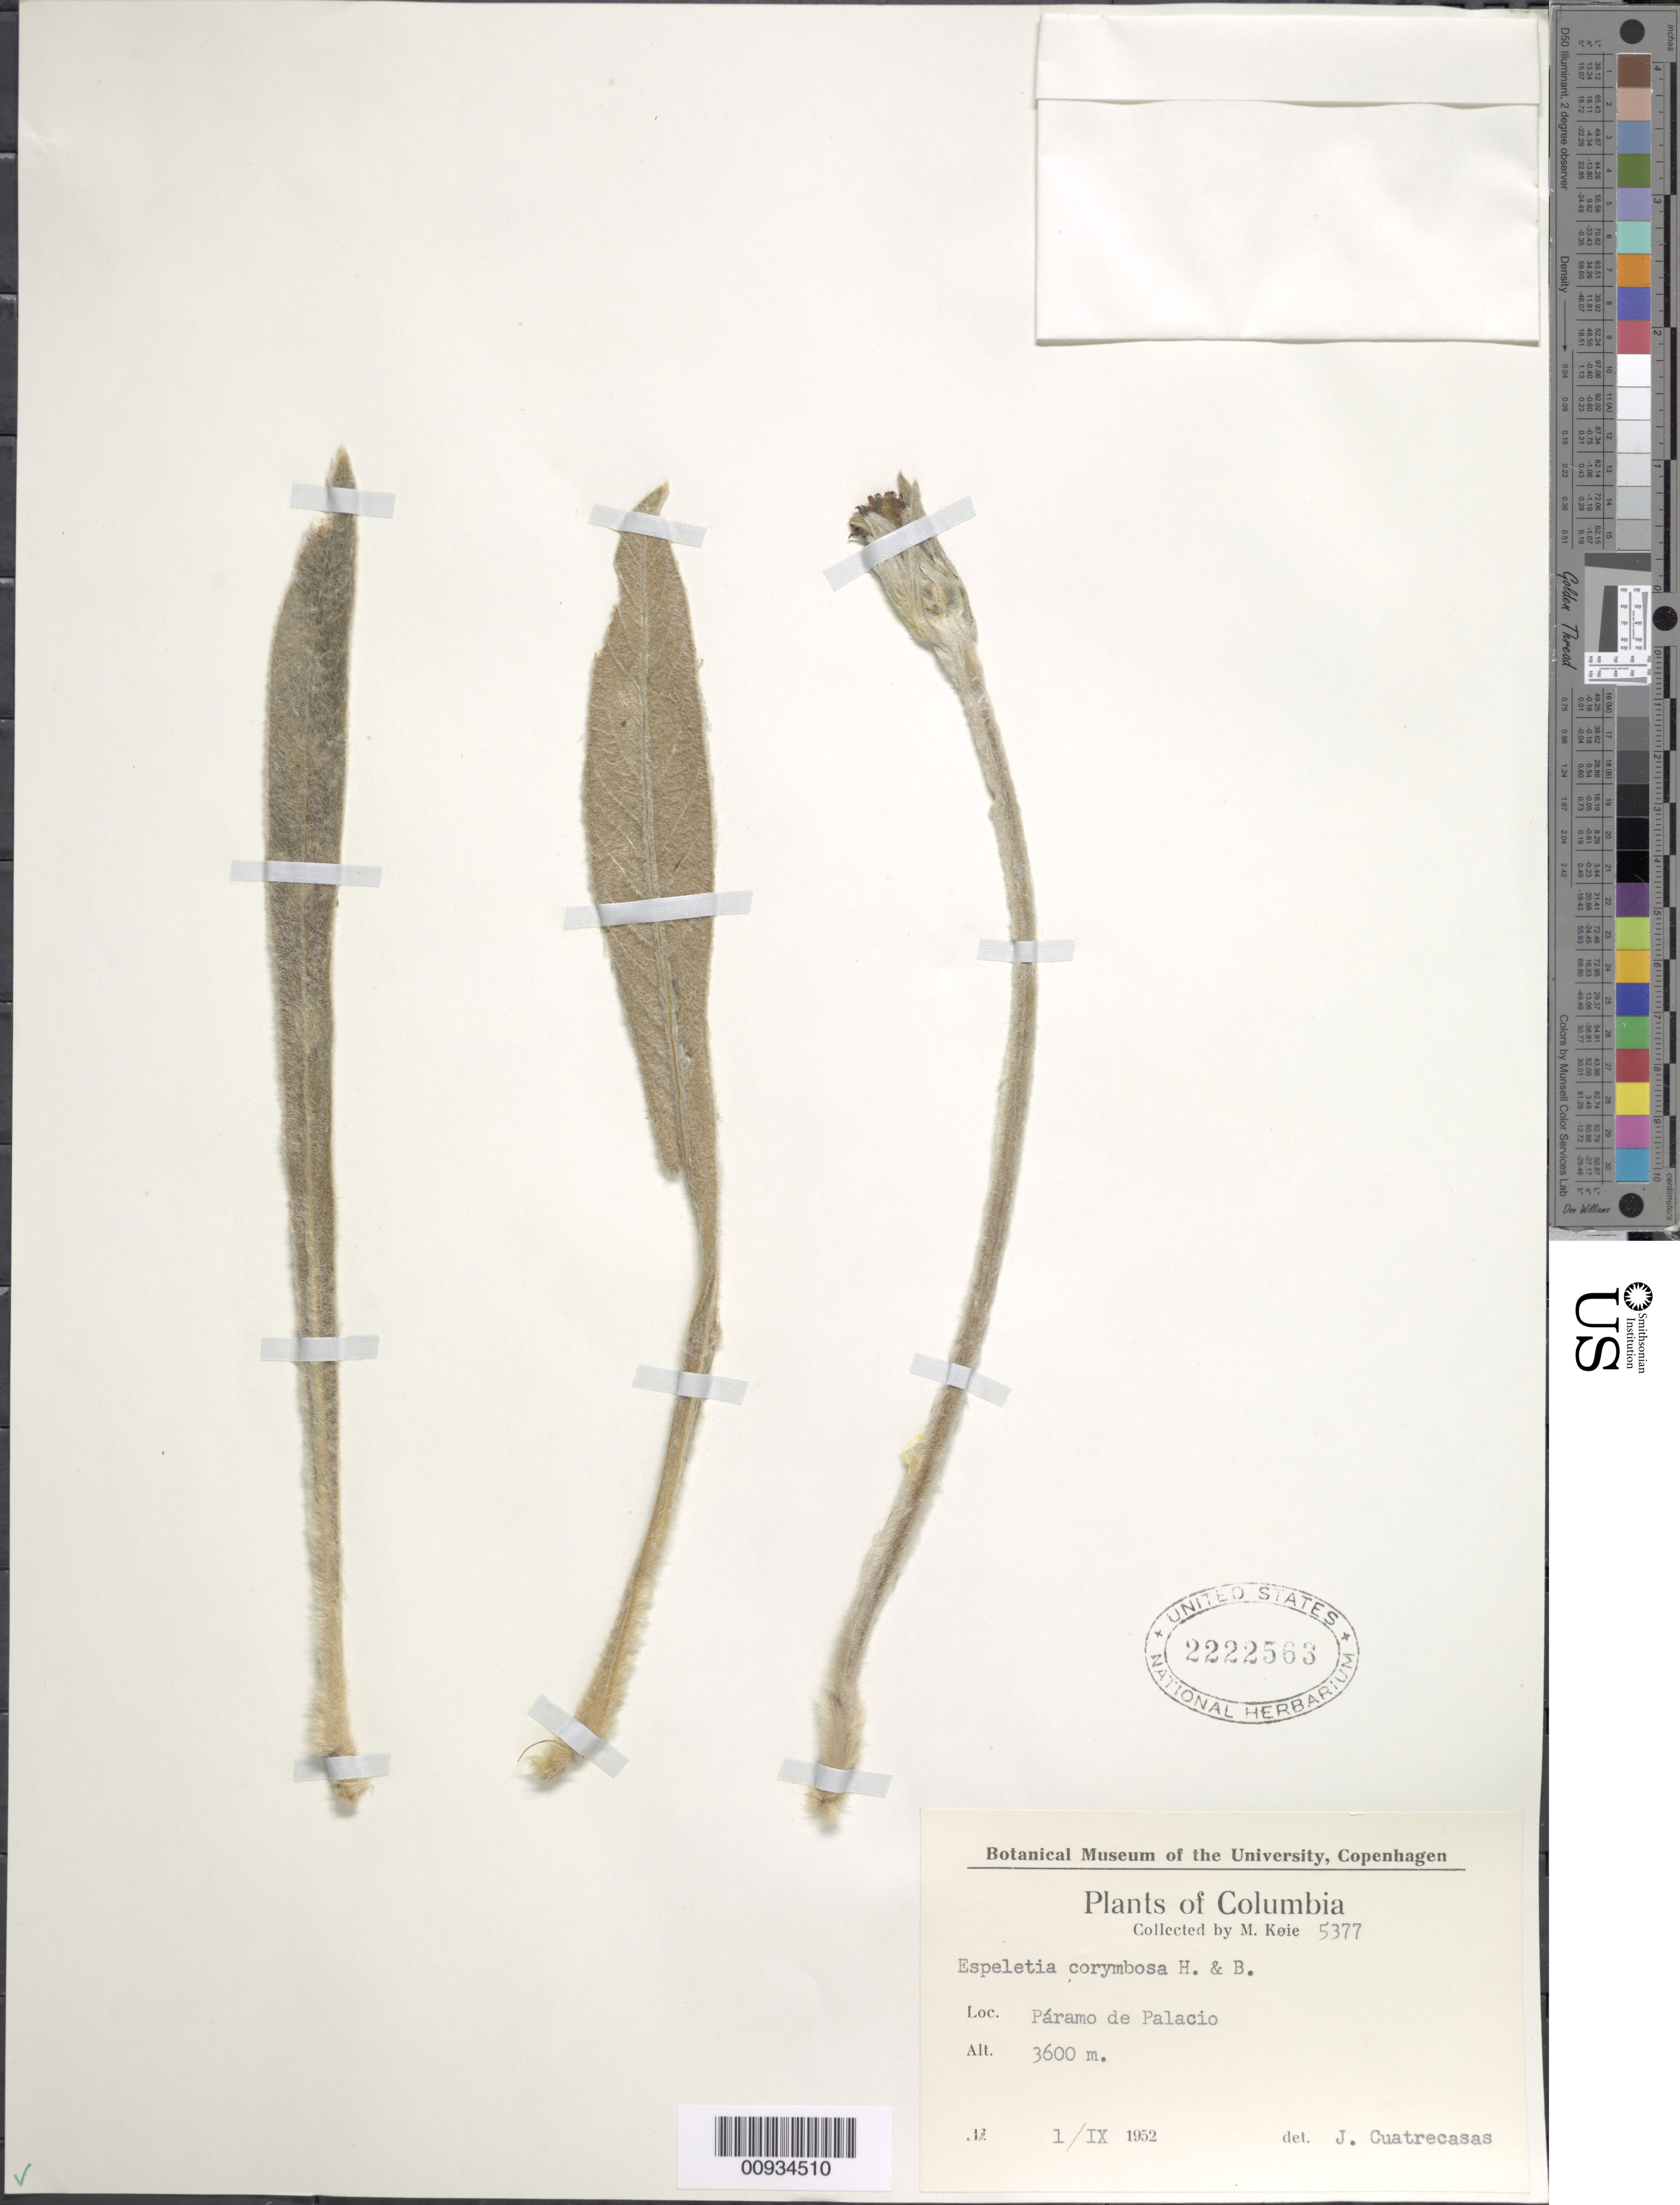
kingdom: Plantae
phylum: Tracheophyta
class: Magnoliopsida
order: Asterales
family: Asteraceae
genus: Espeletiopsis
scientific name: Espeletiopsis corymbosa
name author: (Humb. & Bonpl.) Cuatrec.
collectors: M. Köie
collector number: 5377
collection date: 1952-09-01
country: Colombia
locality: Paramo de Palacio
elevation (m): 3600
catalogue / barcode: US 2222563